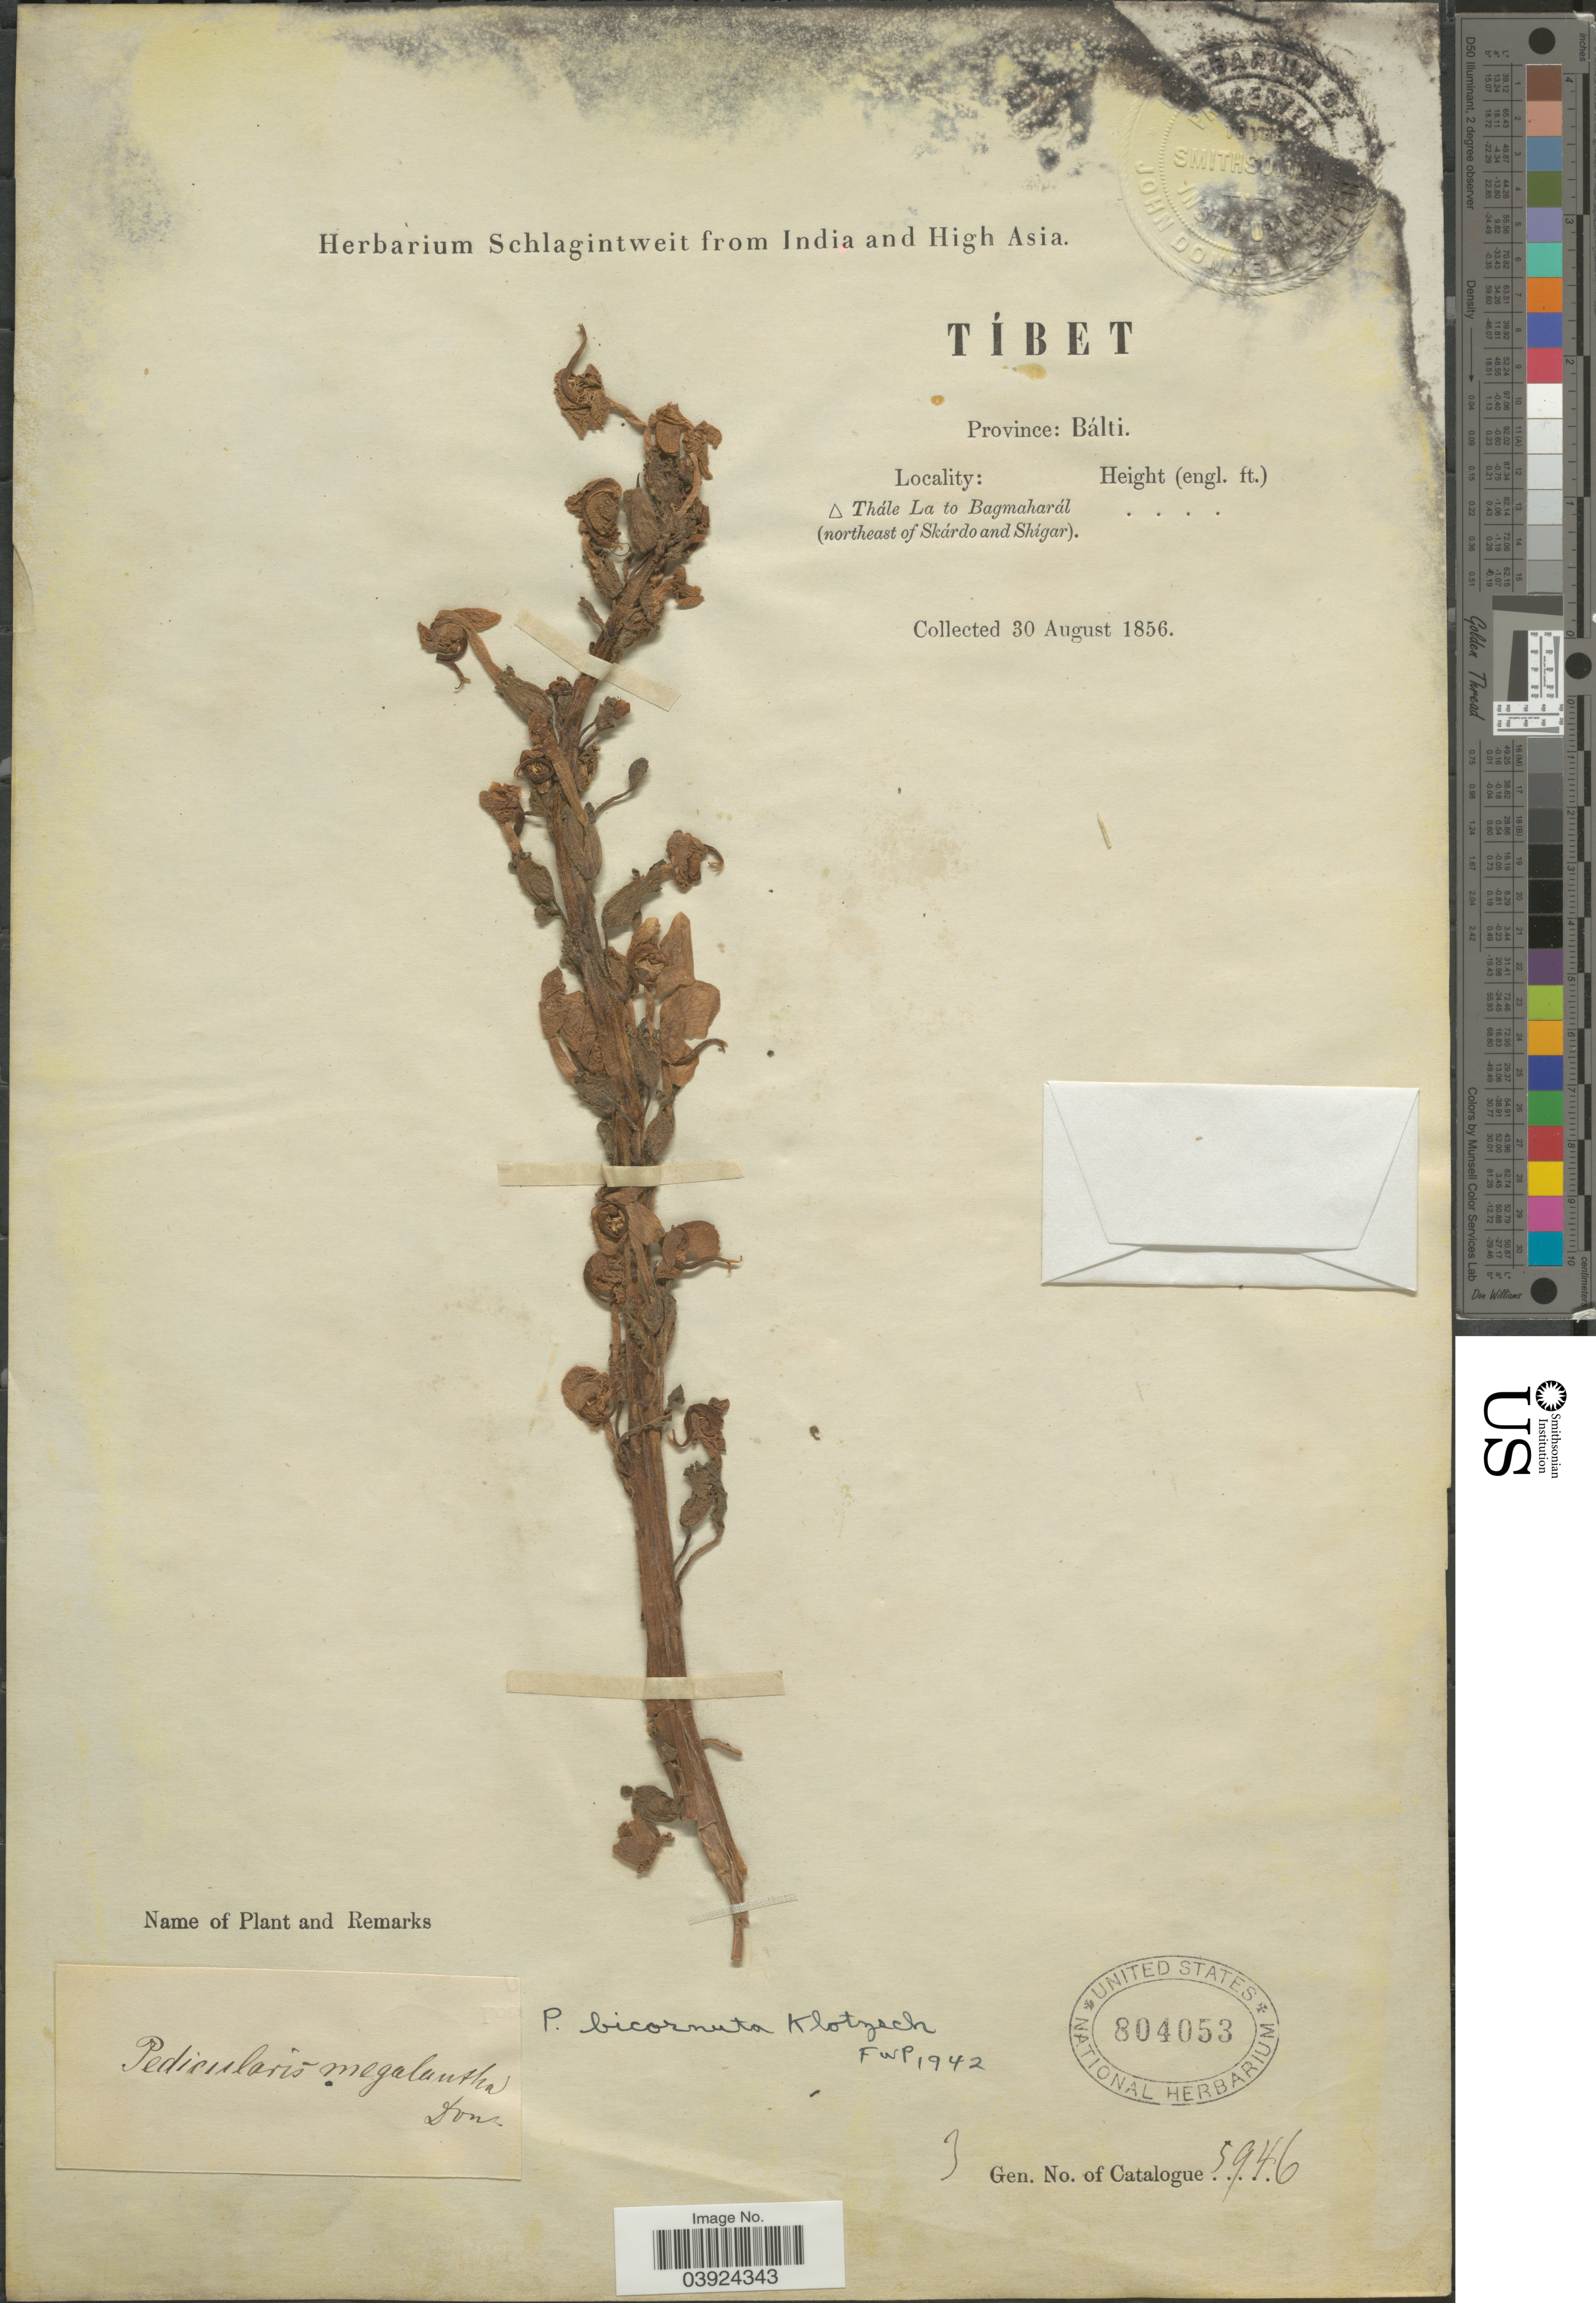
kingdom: Plantae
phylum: Tracheophyta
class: Magnoliopsida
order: Lamiales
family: Orobanchaceae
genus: Pedicularis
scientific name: Pedicularis bicornuta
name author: Klotzsch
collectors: ex herb. Schlagintweit from India and High Asia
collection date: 1856-08-30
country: China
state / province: Xizang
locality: Tíbet. Province: Bálti. Thále La to Bagmaharál (northeast of Skárdo and Shígar).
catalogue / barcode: US 804053